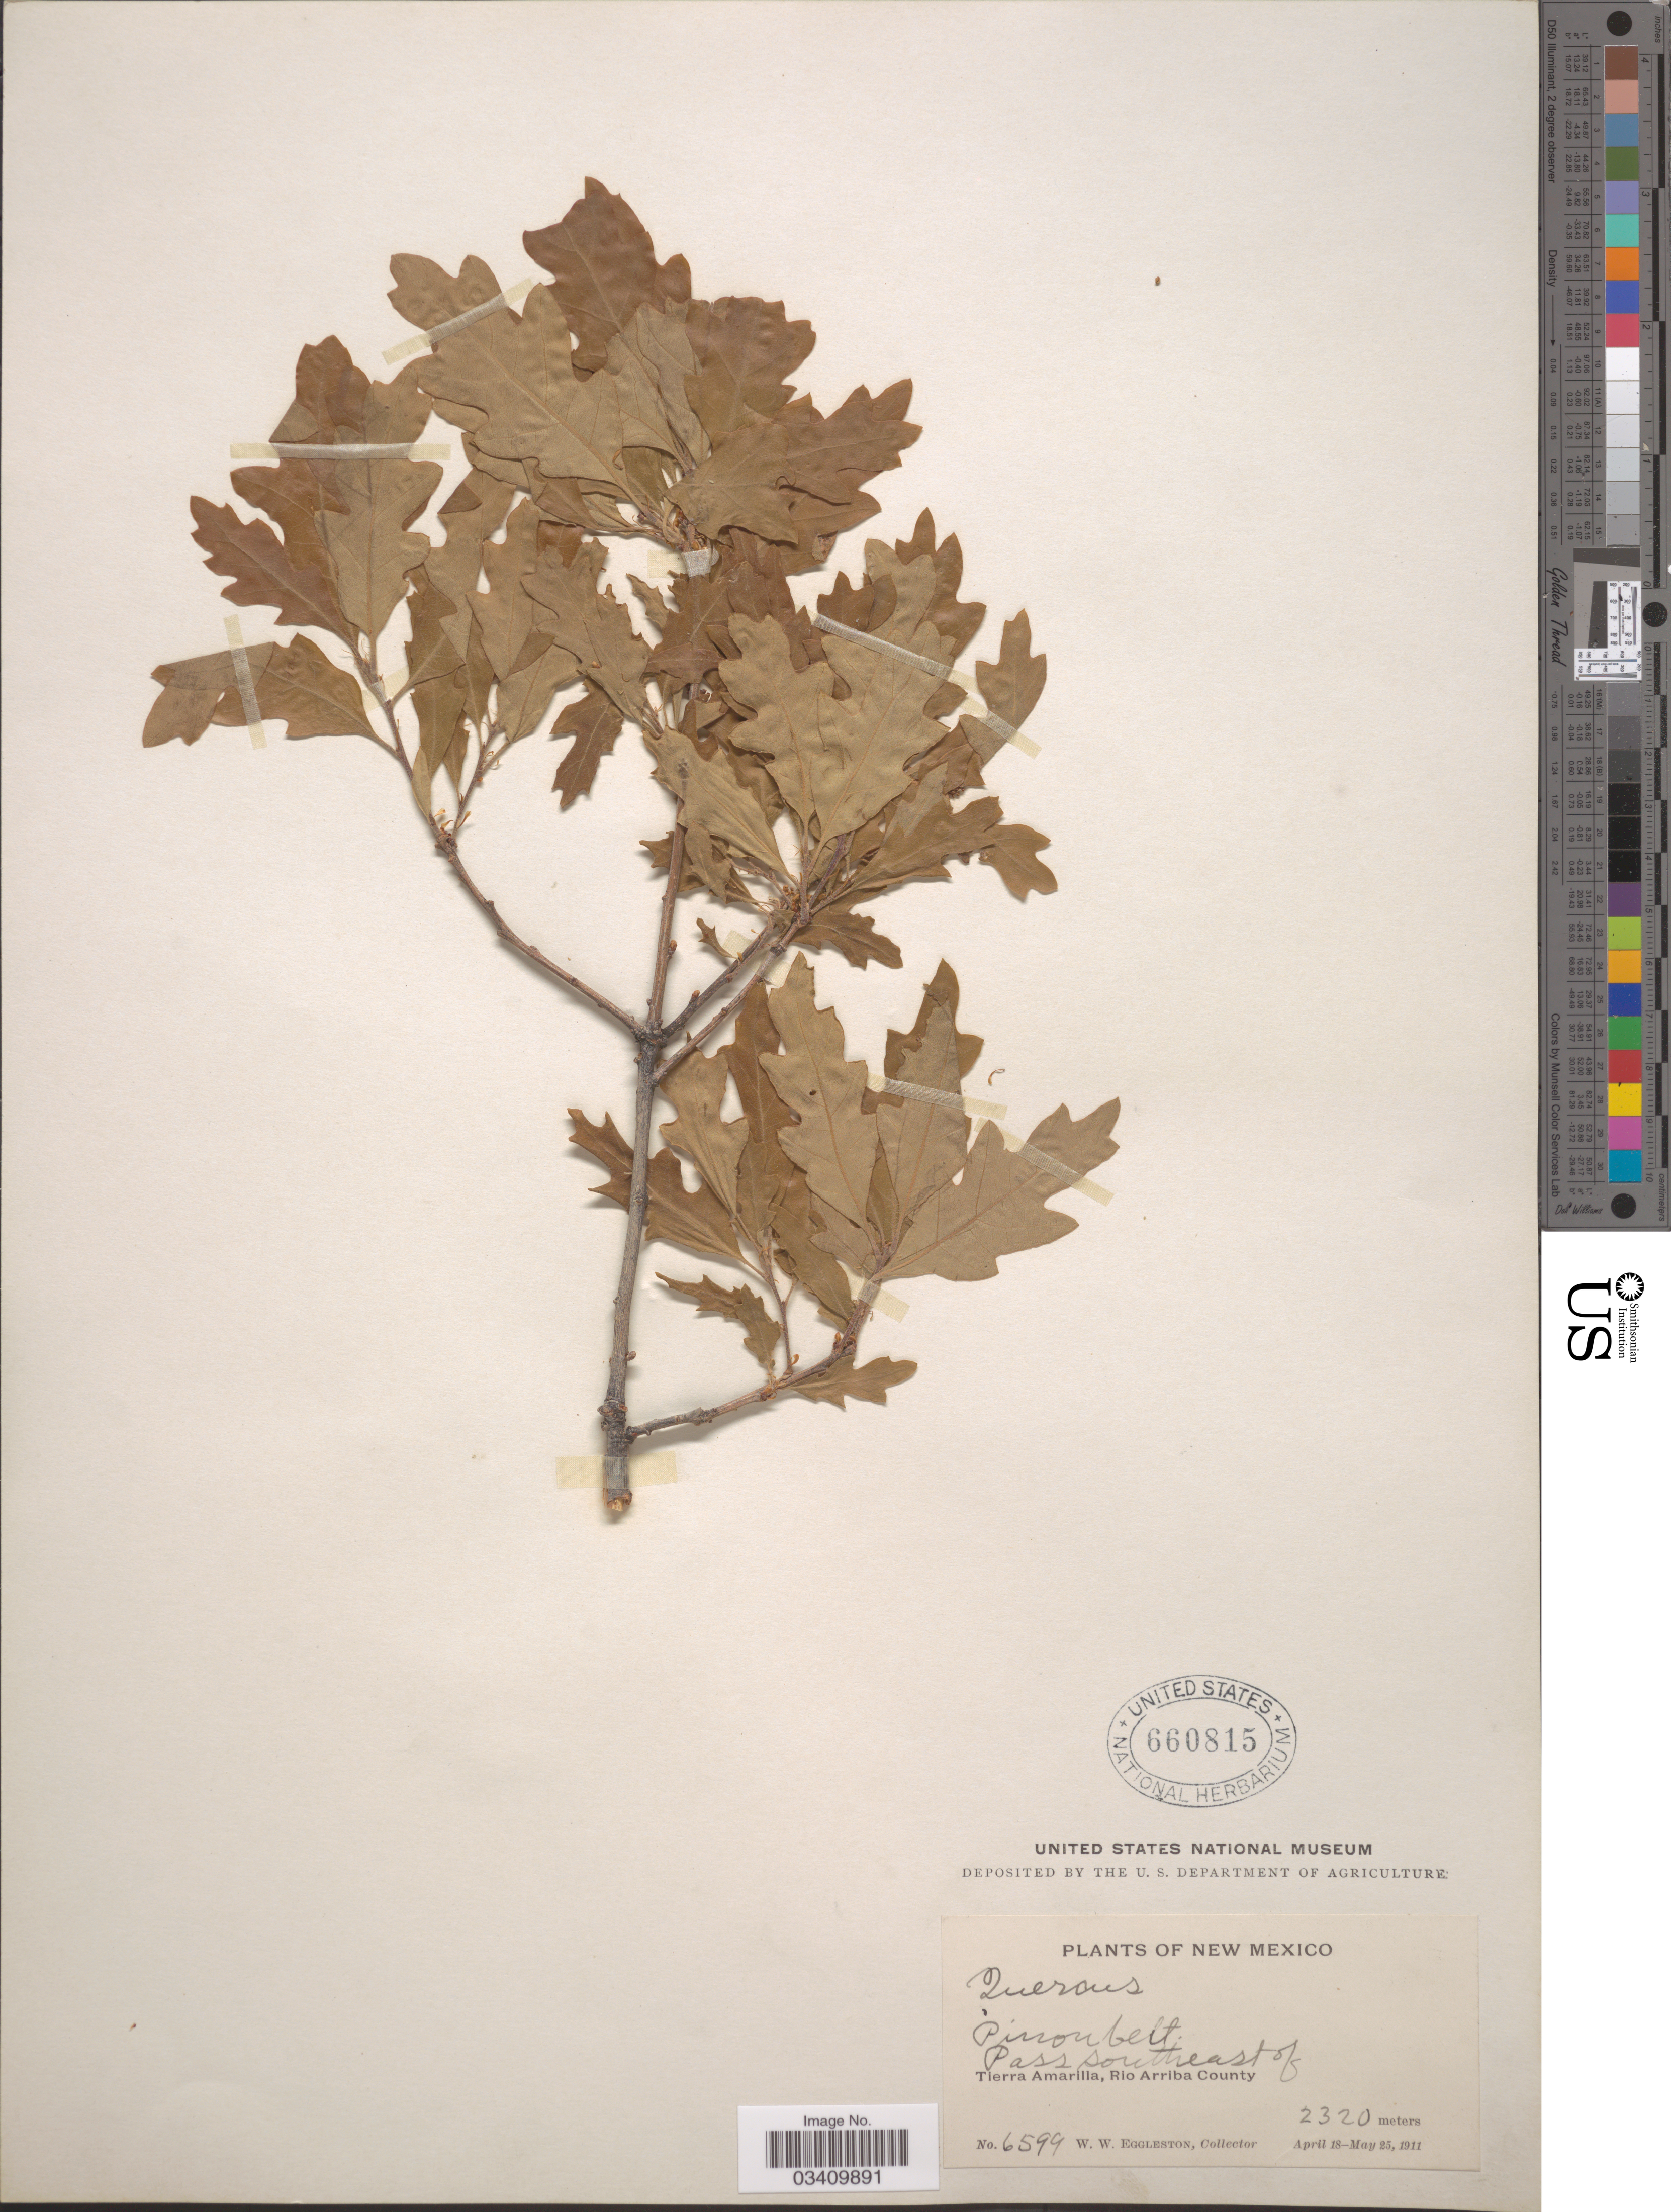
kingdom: Plantae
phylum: Tracheophyta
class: Magnoliopsida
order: Fagales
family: Fagaceae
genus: Quercus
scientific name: Quercus sp.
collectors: W. W. Eggleston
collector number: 6599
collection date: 1911-04-18/1911-05-25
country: United States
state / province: New Mexico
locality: Pinon belt. Pass southeast of Tierra Amarilla, Rio Arriba County.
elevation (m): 2320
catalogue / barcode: US 660815